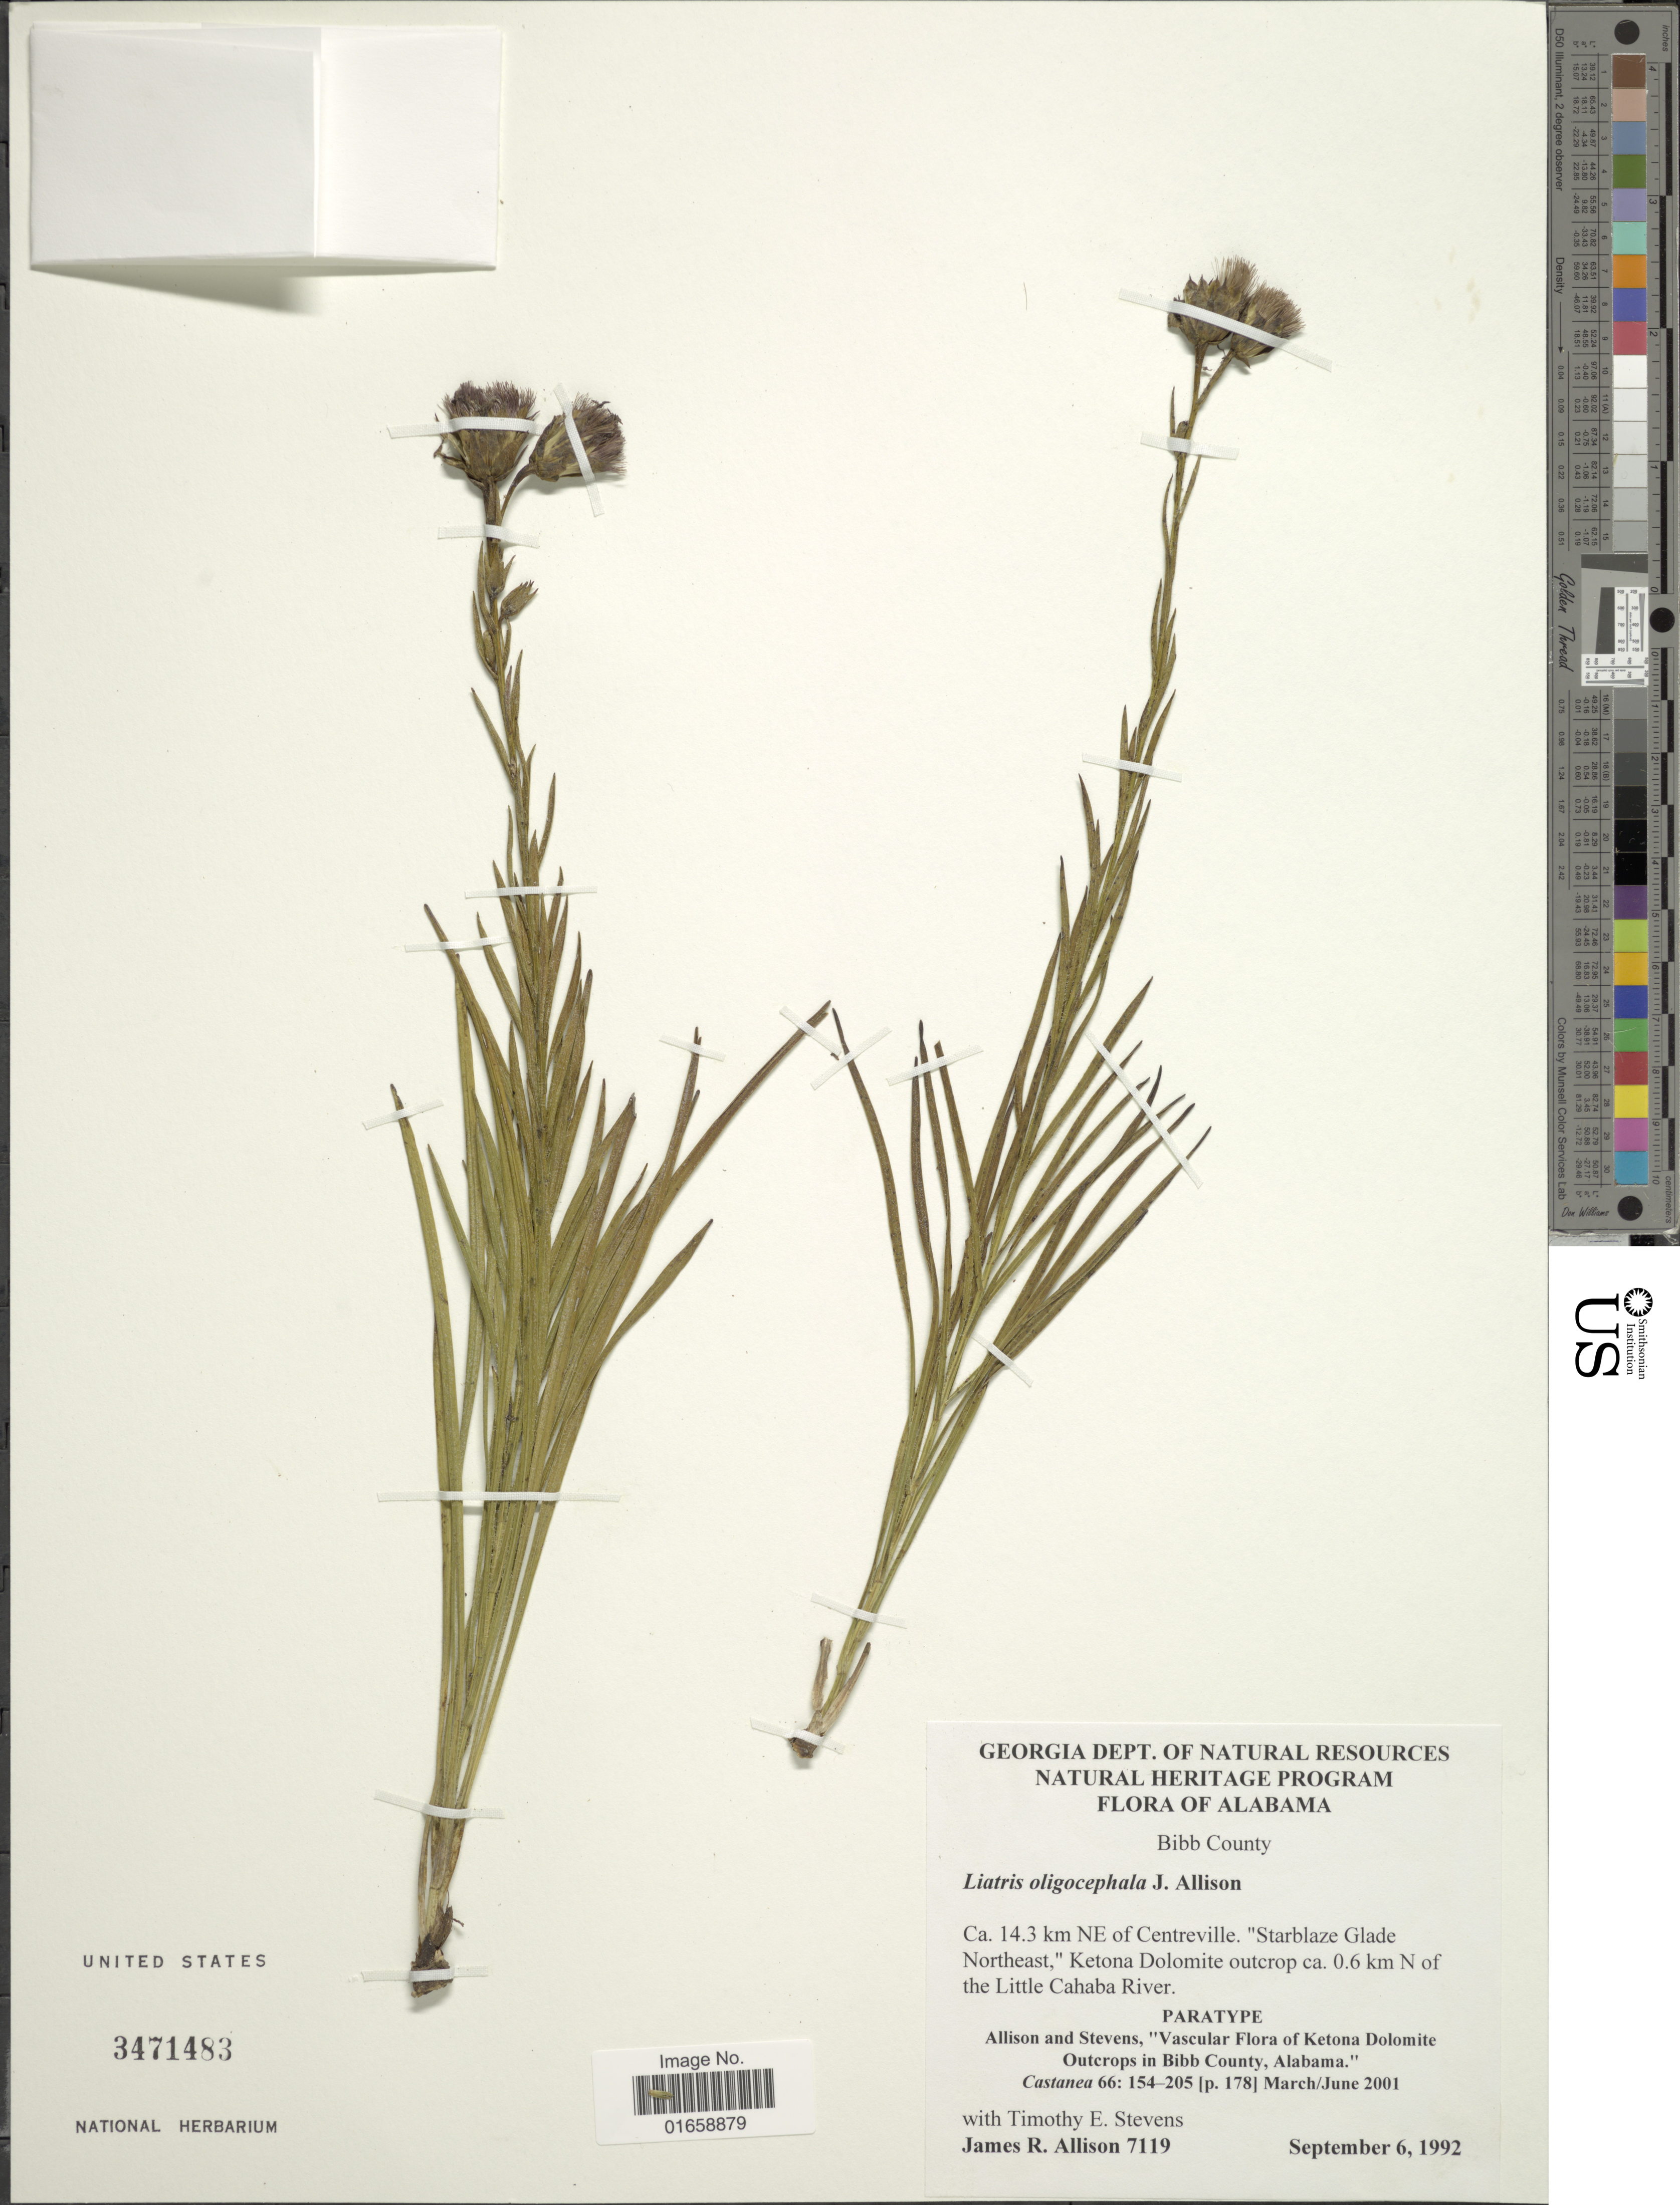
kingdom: Plantae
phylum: Tracheophyta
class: Magnoliopsida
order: Asterales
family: Asteraceae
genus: Liatris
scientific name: Liatris oligocephala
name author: J.R. Allison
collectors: T. Stevens & J. R. Allison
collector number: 7119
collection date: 1992-09-06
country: United States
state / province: Alabama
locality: Bibb County, Ca. 14.3 km NE of Centreville, "Starblaze Glade Northeast", Ketona Dolomite outcrop ca. 0.6 km N of the Little Cahaba River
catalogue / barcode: US 3471483